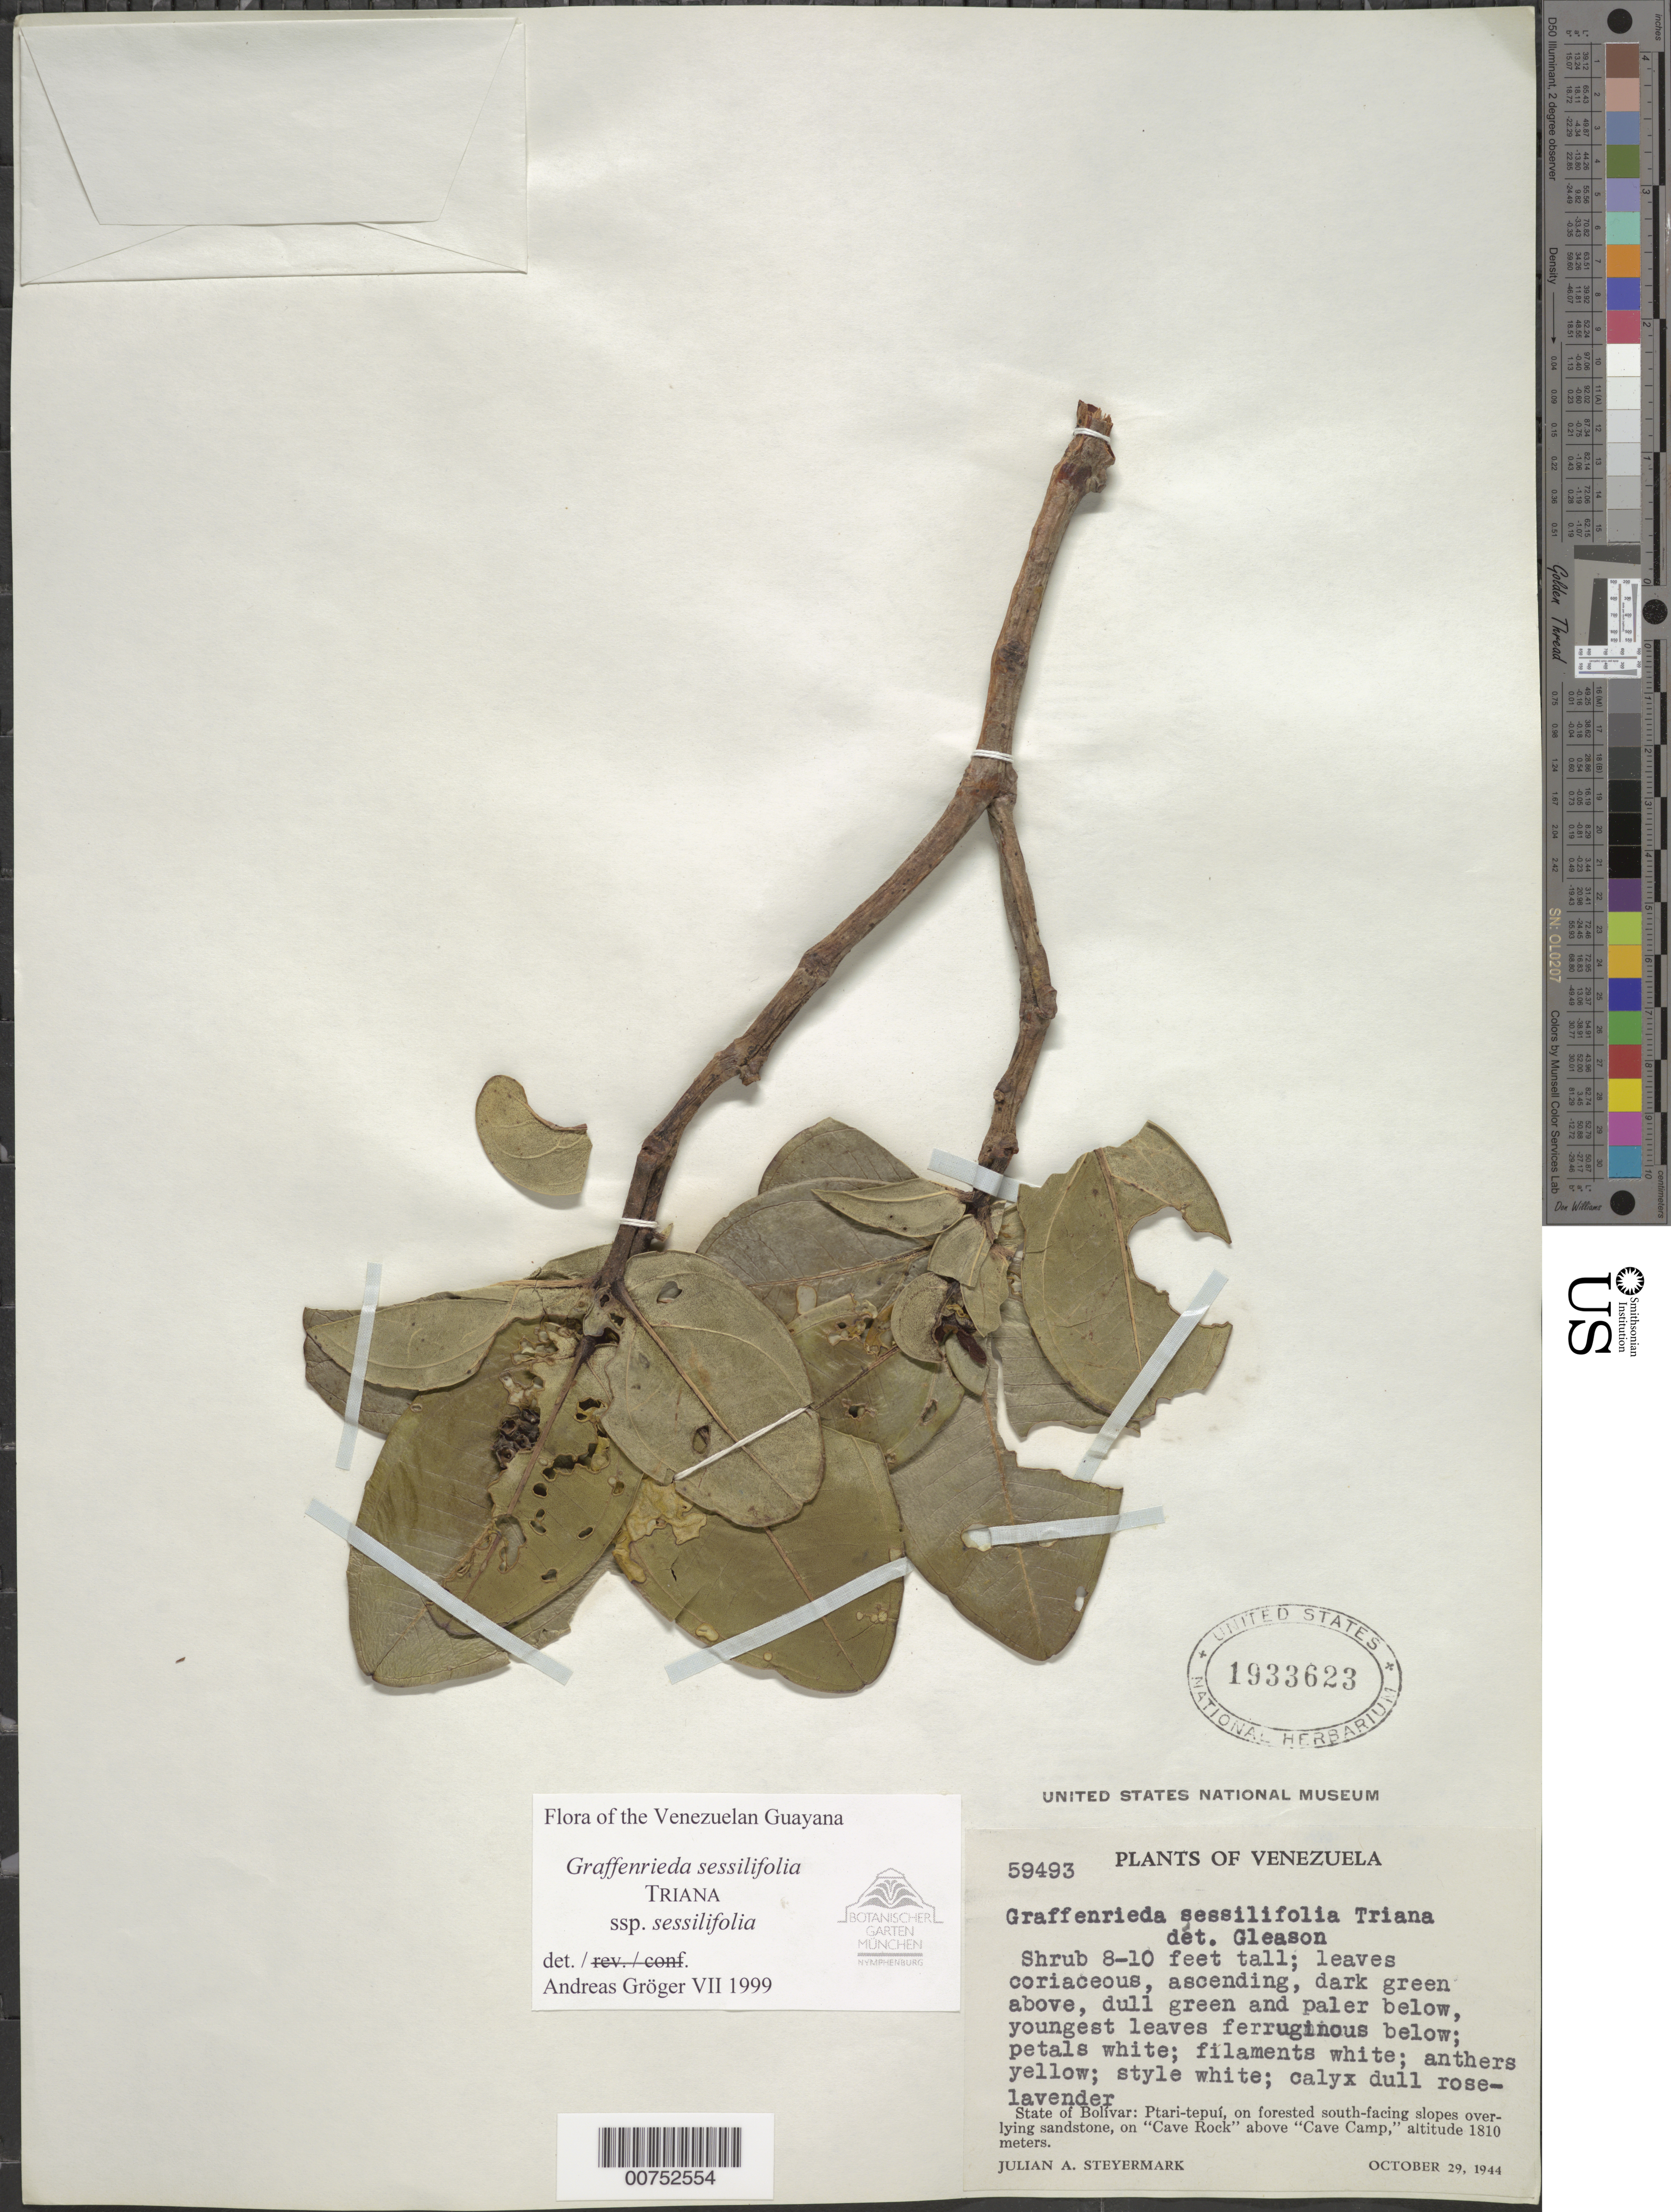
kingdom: Plantae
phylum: Tracheophyta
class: Magnoliopsida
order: Myrtales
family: Melastomataceae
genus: Graffenrieda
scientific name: Graffenrieda sessilifolia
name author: Triana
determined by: Gröger, A.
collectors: J. Steyermark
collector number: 59493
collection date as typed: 29-Oct-44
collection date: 1944-10-29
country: Venezuela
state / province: Bolívar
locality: Ptari-tepuí, "Cave Rock" above "Cave Camp"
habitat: Forested south-facing slopes overlying sandstone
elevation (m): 1810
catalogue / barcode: US 1933623